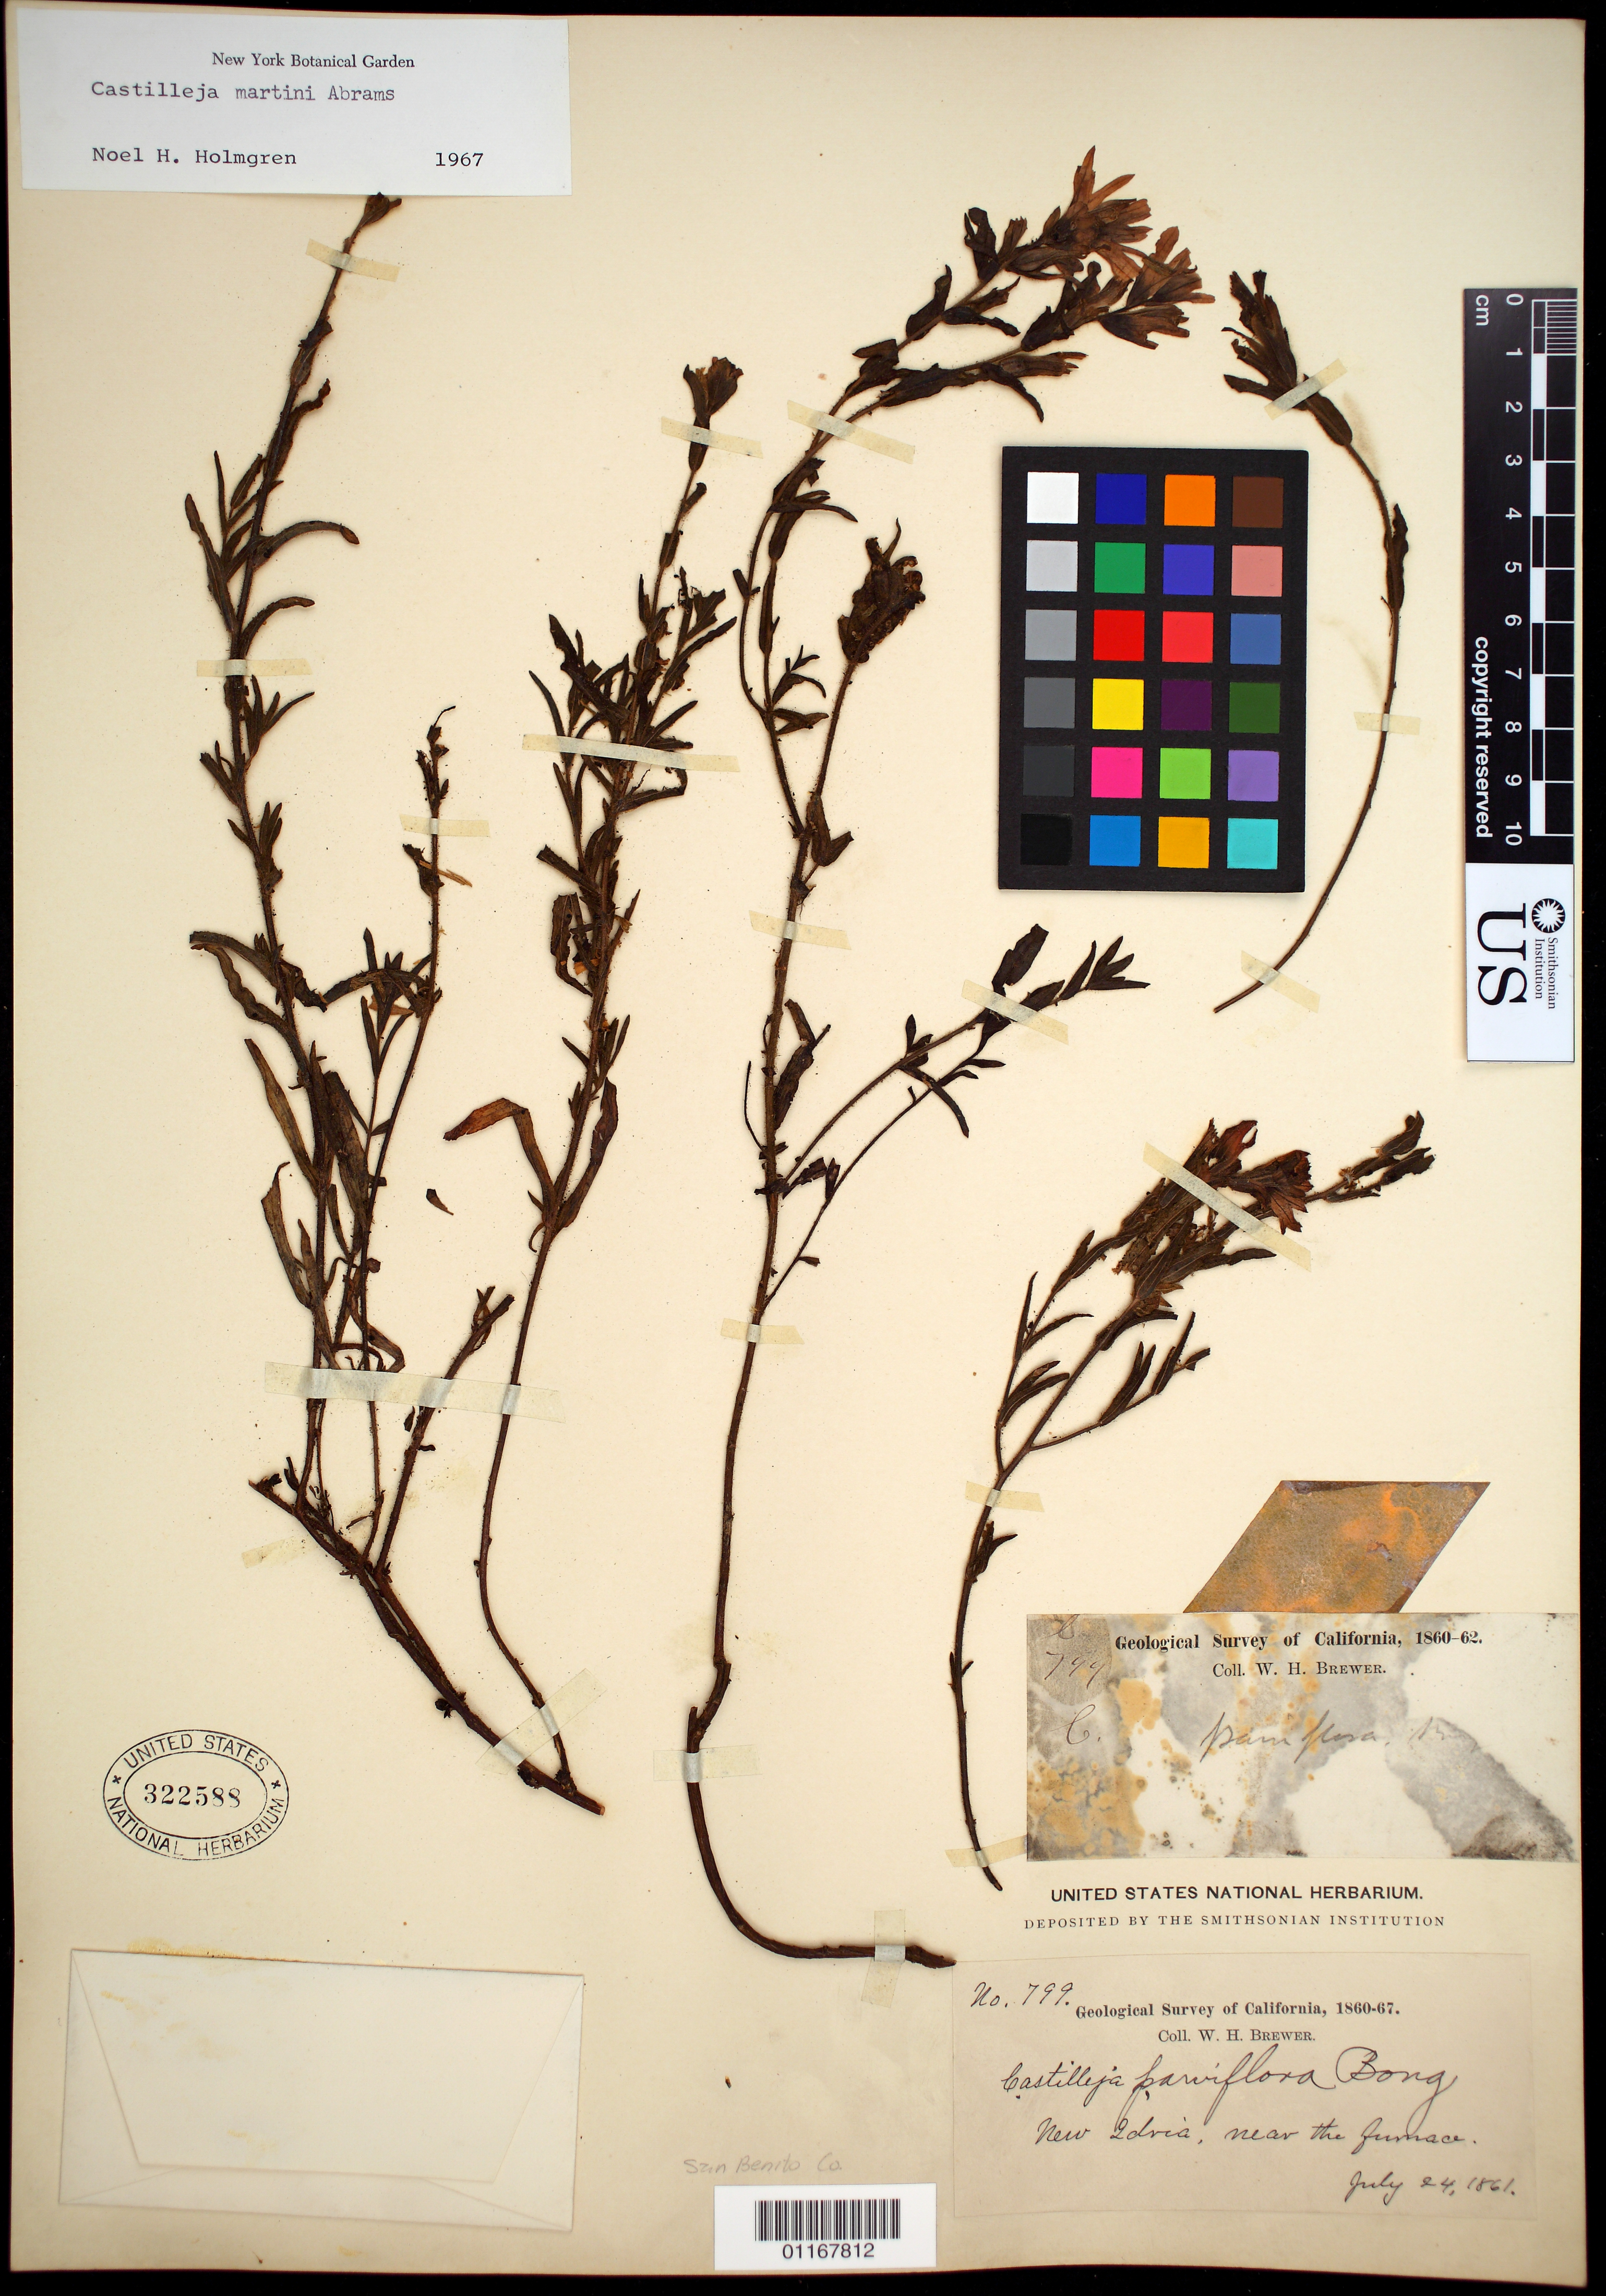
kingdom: Plantae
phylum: Tracheophyta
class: Magnoliopsida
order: Lamiales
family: Orobanchaceae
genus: Castilleja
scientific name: Castilleja martinii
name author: Abrams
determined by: Holmgren, N. H., (NY), New York Botanical Garden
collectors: W. H. Brewer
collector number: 799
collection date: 1861-07-24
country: United States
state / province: California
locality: New Idria, near the furnace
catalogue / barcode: US 322588